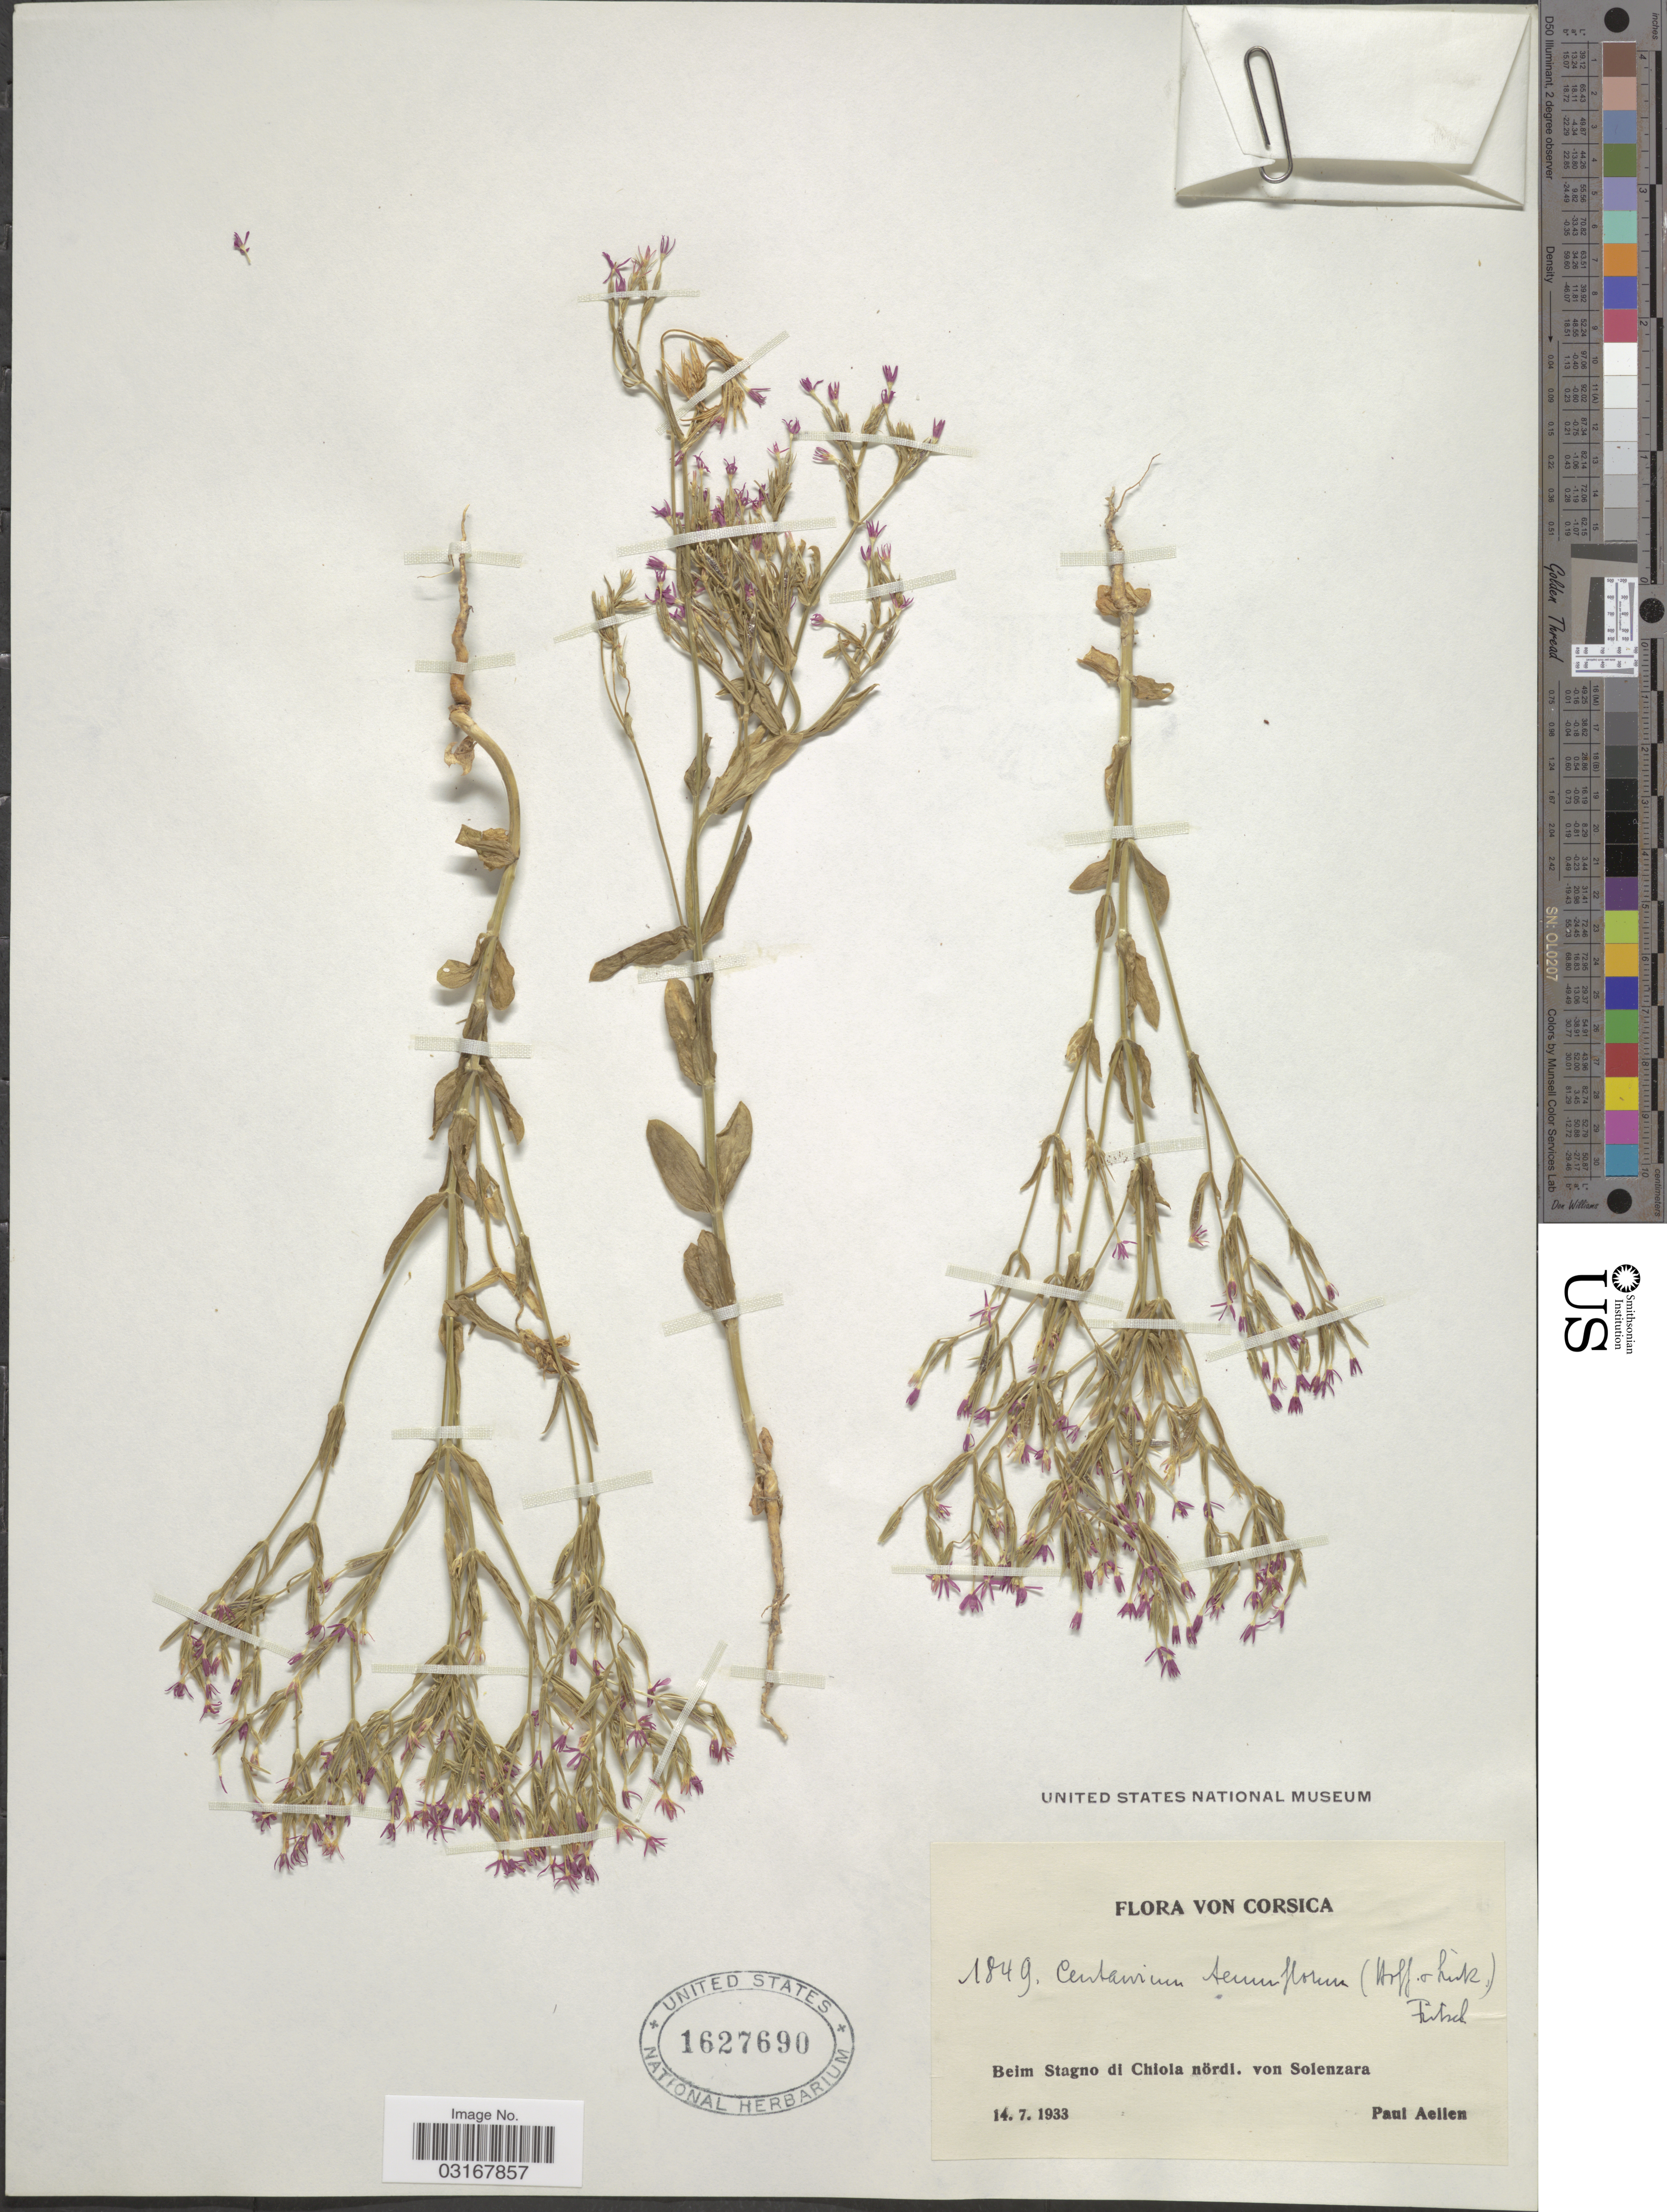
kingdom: Plantae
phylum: Tracheophyta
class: Magnoliopsida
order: Gentianales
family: Gentianaceae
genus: Centaurium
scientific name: Centaurium tenuiflorum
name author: (Hoffmanns. & Link) Fritsch ex Janch.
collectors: P. Aellen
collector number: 1849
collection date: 1933-07-14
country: France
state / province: Corsica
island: Corse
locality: Beim Stagno di Chiola nördl. von Solenzara.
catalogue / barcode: US 1627690